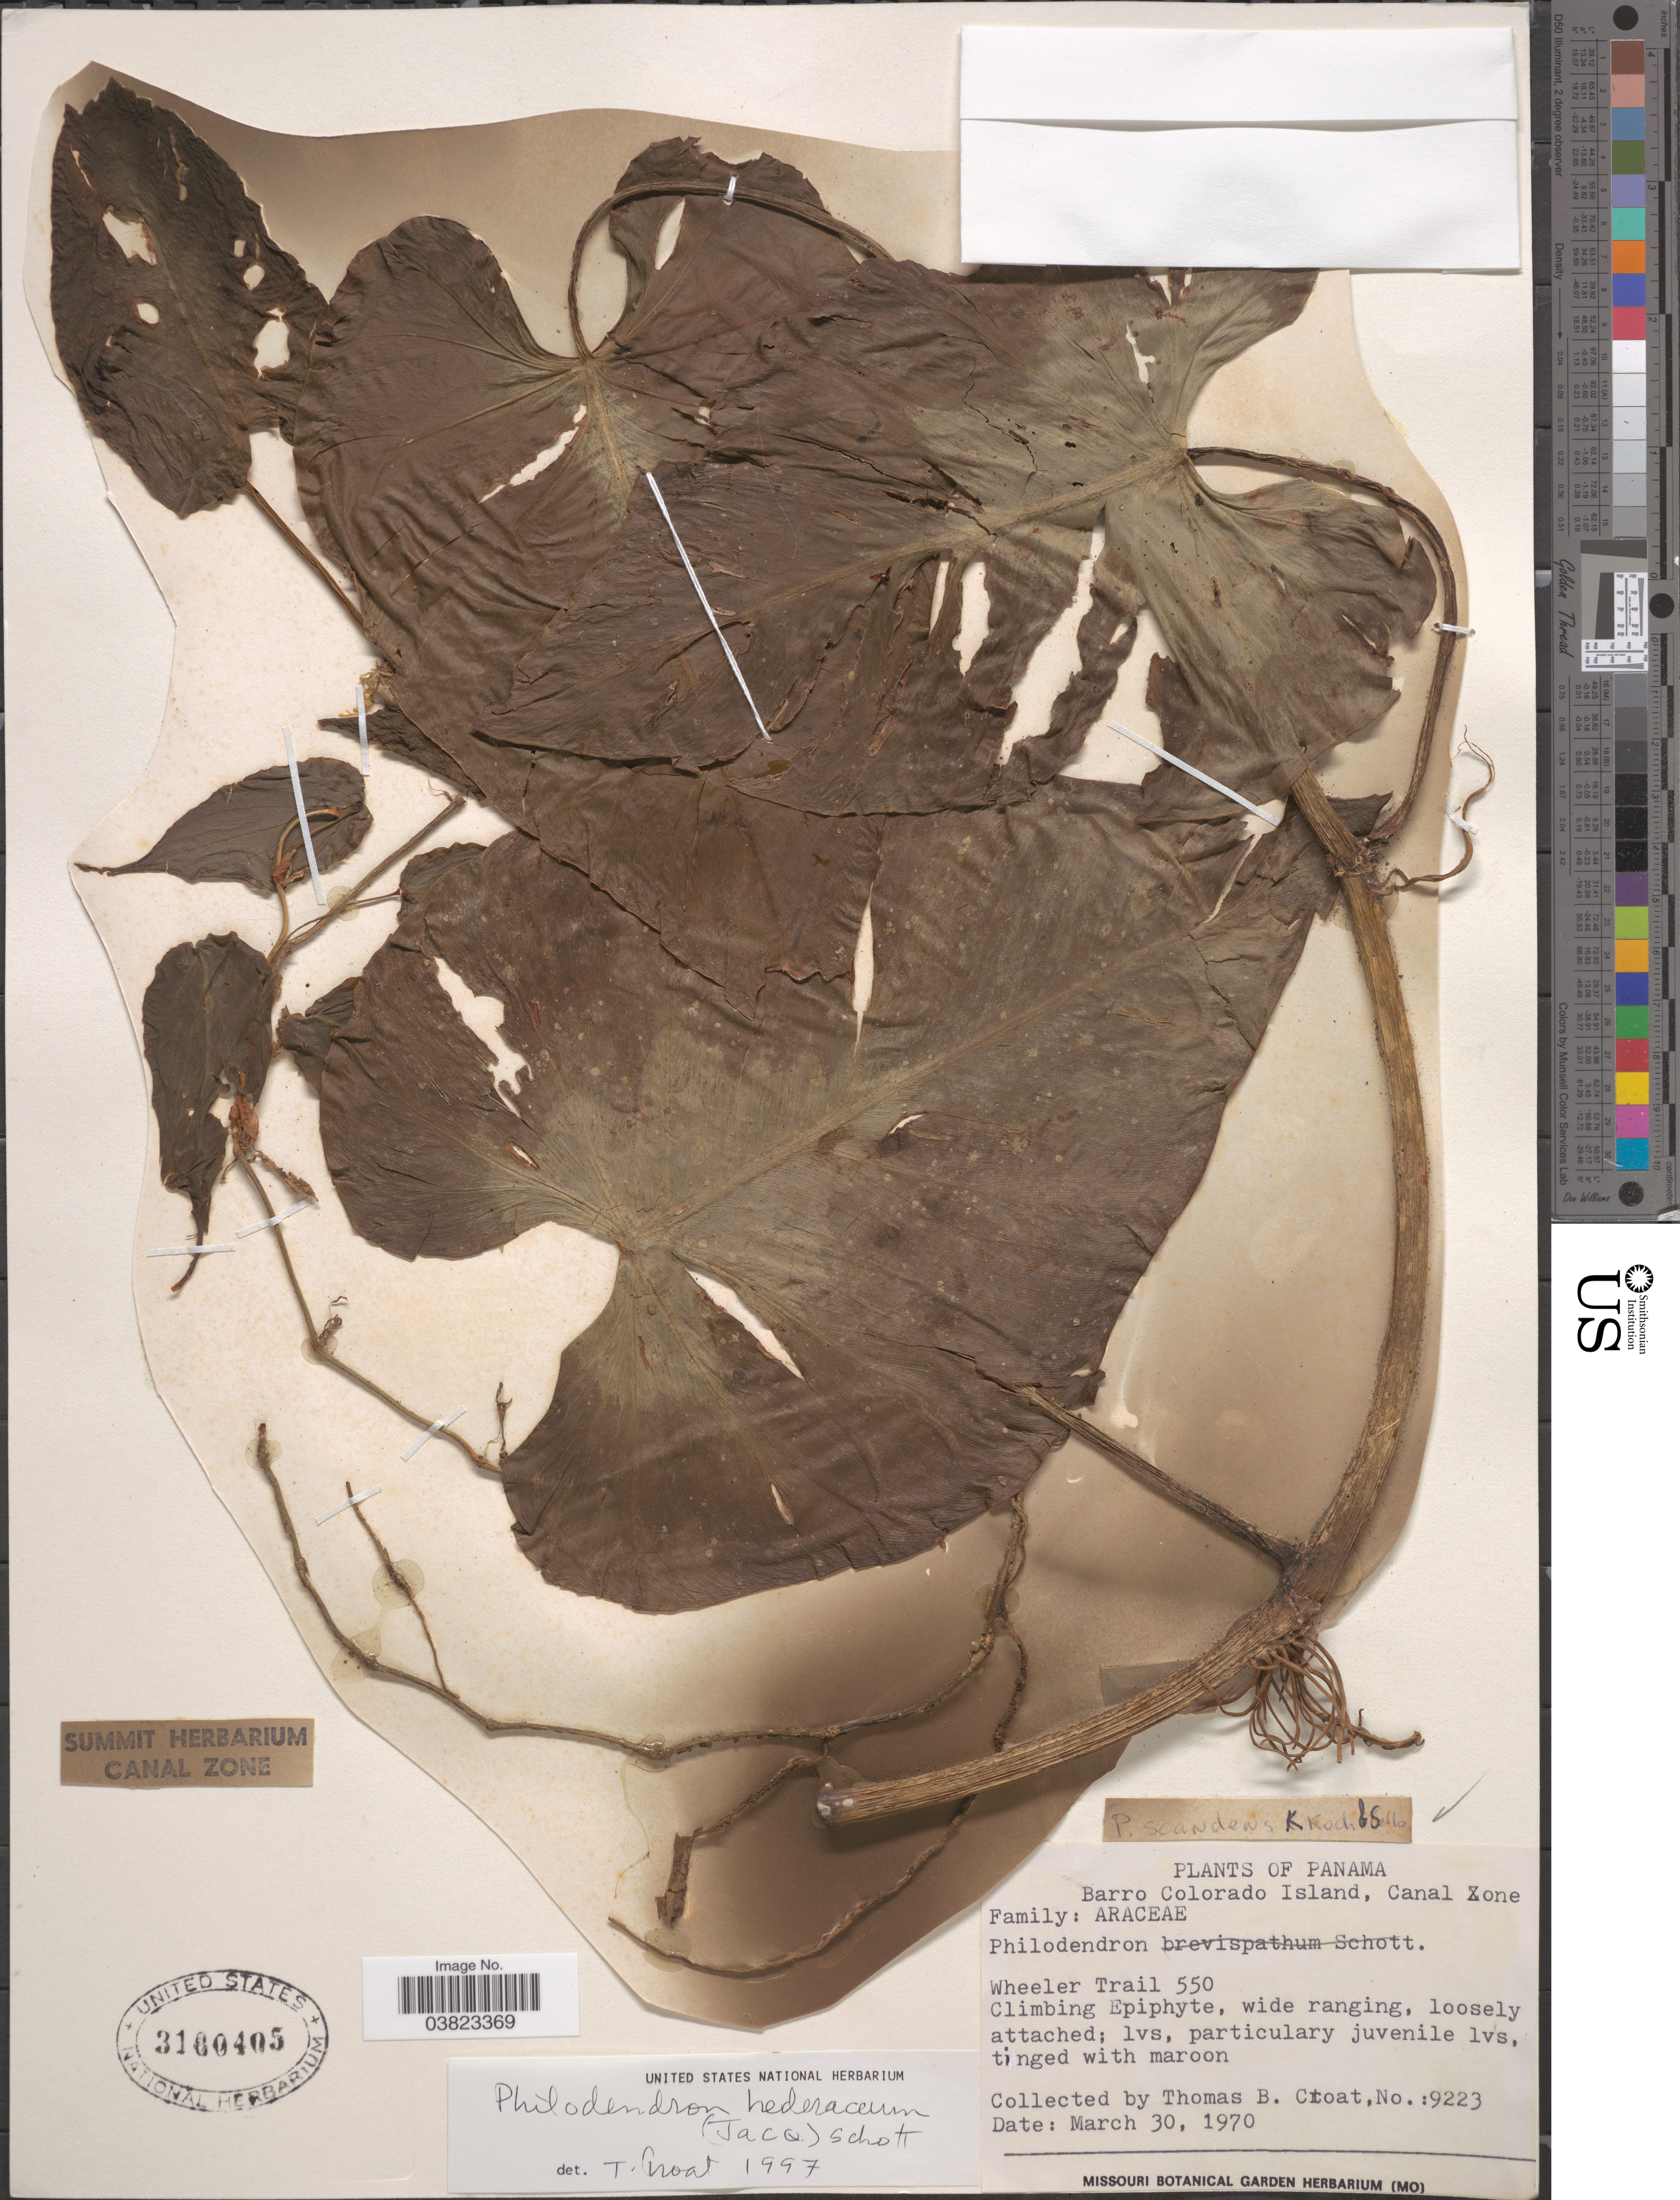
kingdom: Plantae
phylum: Tracheophyta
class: Liliopsida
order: Alismatales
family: Araceae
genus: Philodendron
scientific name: Philodendron hederaceum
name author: (Jacq.) Schott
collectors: T. B. Croat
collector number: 9223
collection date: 1970-03-30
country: Panama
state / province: Panamá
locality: Barro Colorado Island, Canal Zone. Wheeler Trail 550.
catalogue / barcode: US 3160405